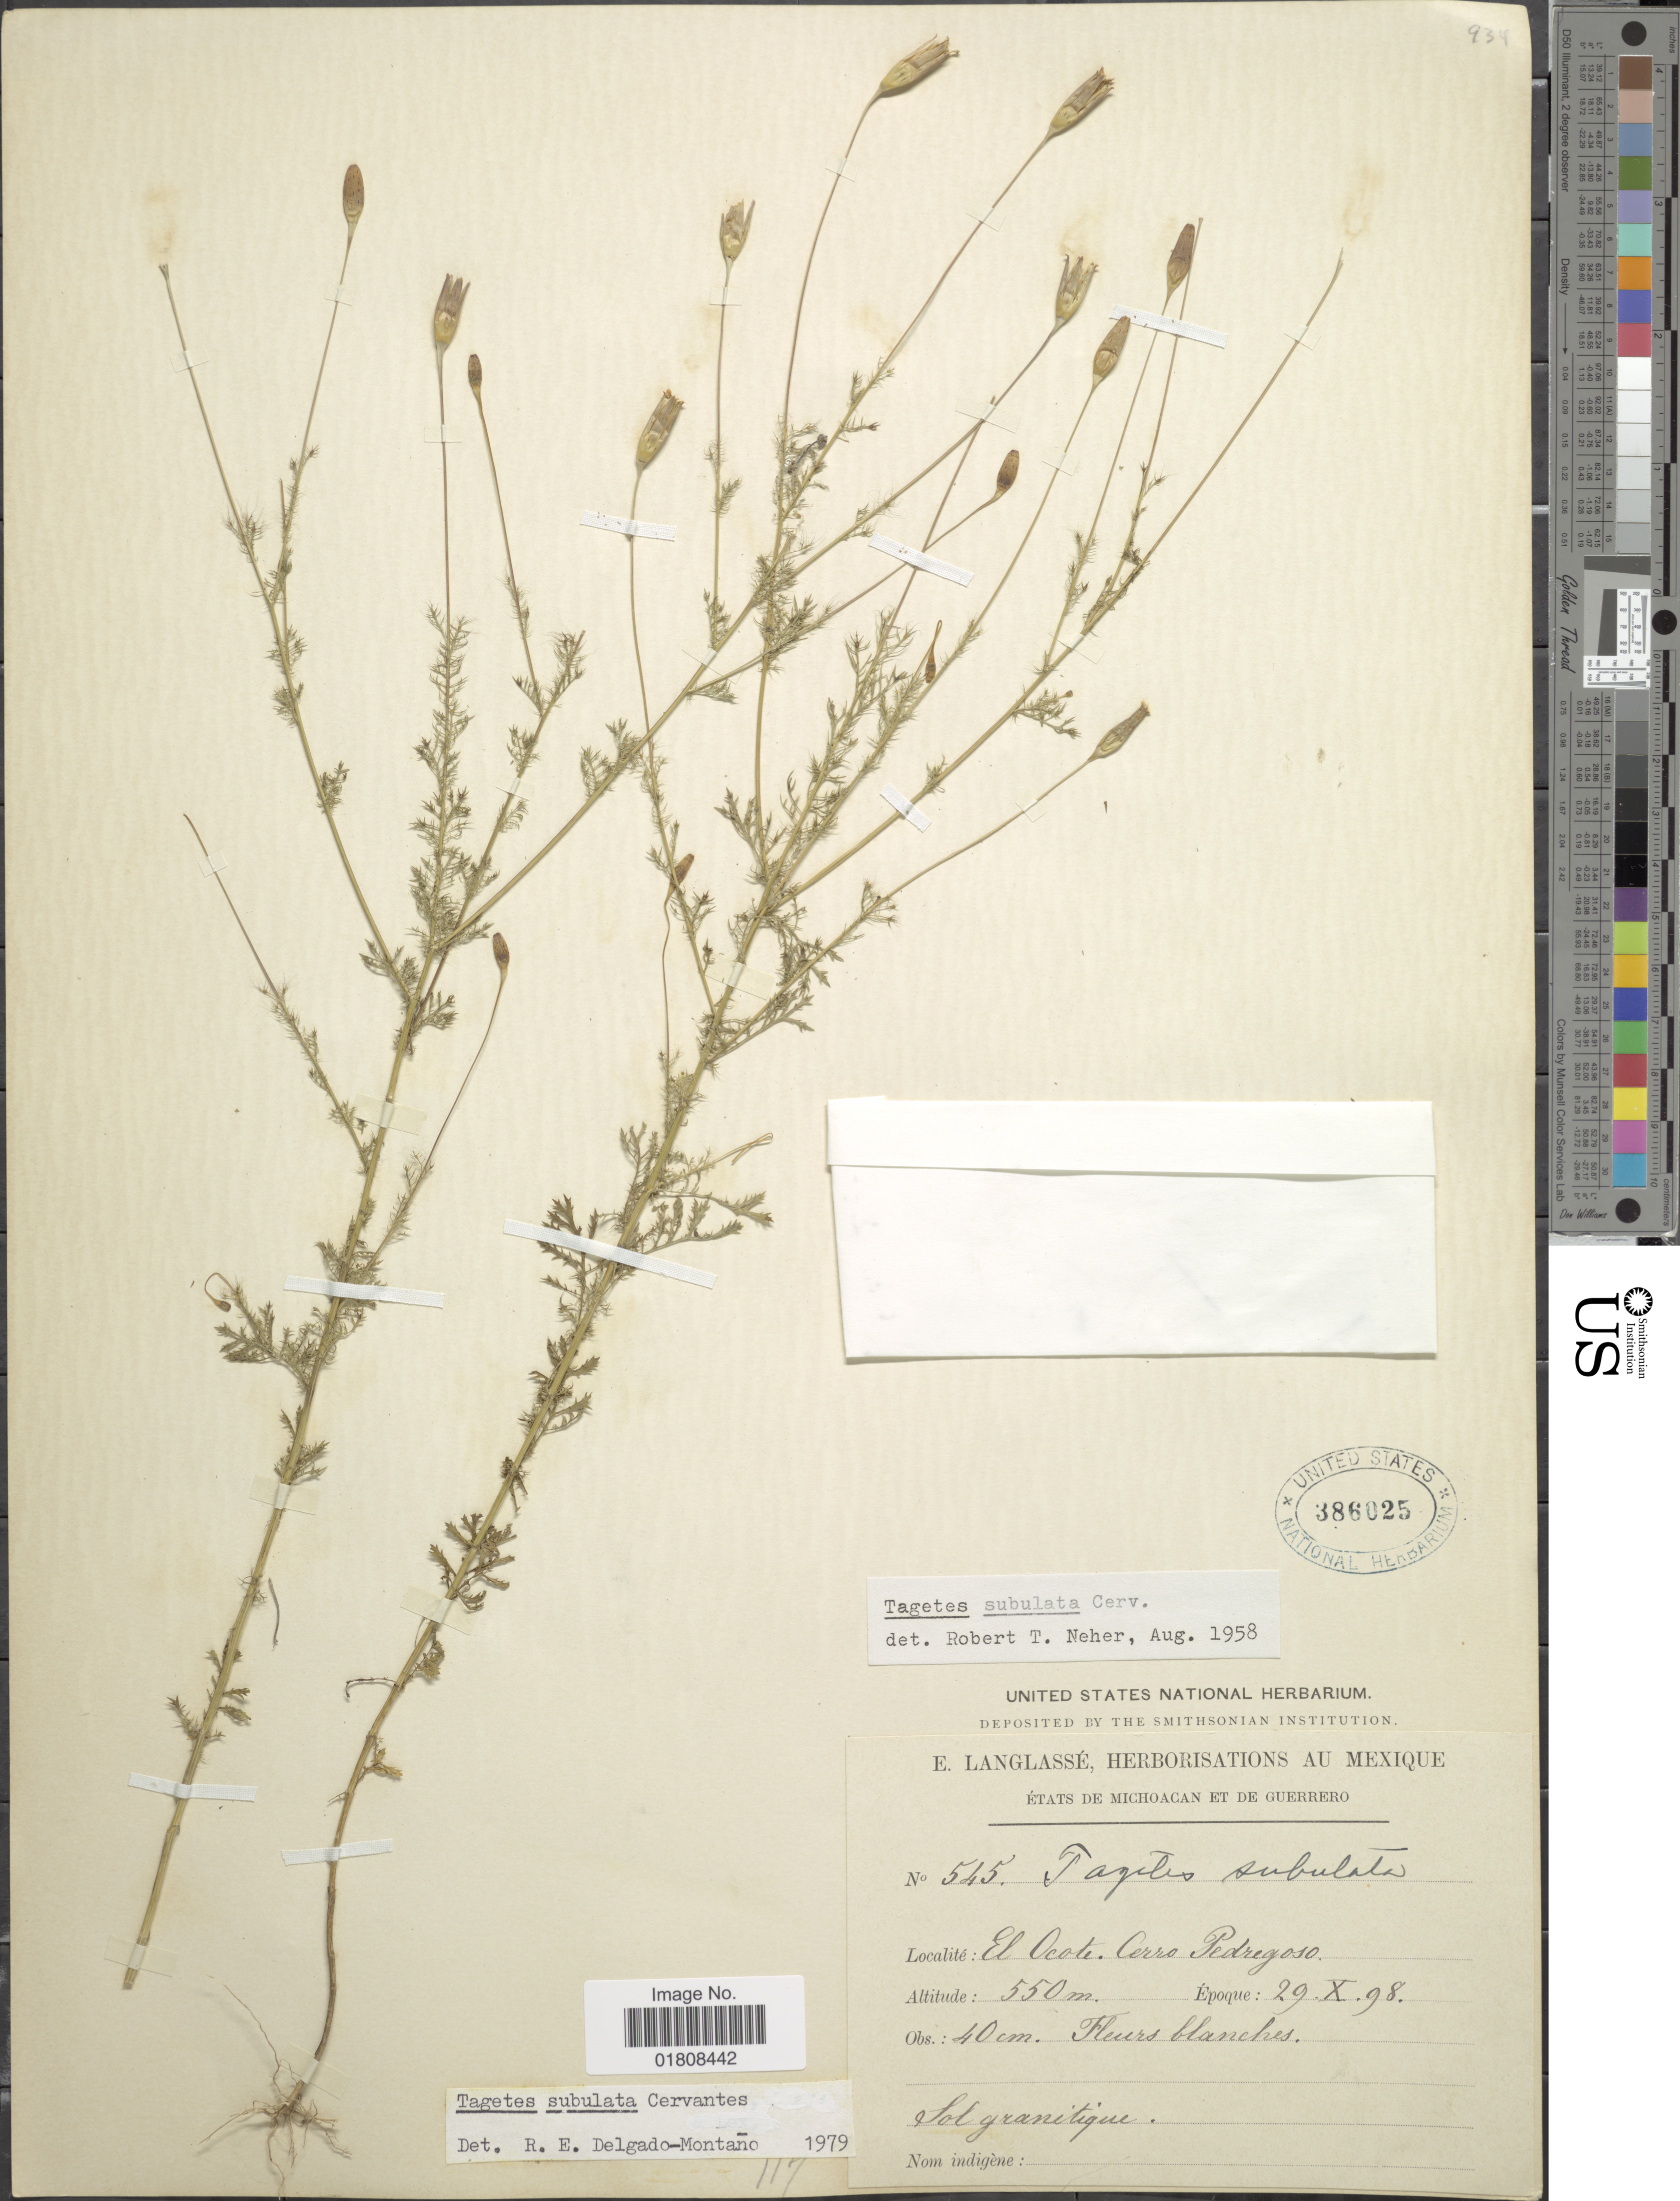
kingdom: Plantae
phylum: Tracheophyta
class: Magnoliopsida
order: Asterales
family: Asteraceae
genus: Tagetes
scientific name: Tagetes subulata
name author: Cerv.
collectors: E. Langlassé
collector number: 545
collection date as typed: Transcribed d/m/y: 29/10/98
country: Mexico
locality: Etats de Michoacan et de Guerrero, El Ocote, Cerro Pedregoso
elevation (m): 550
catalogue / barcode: US 386025